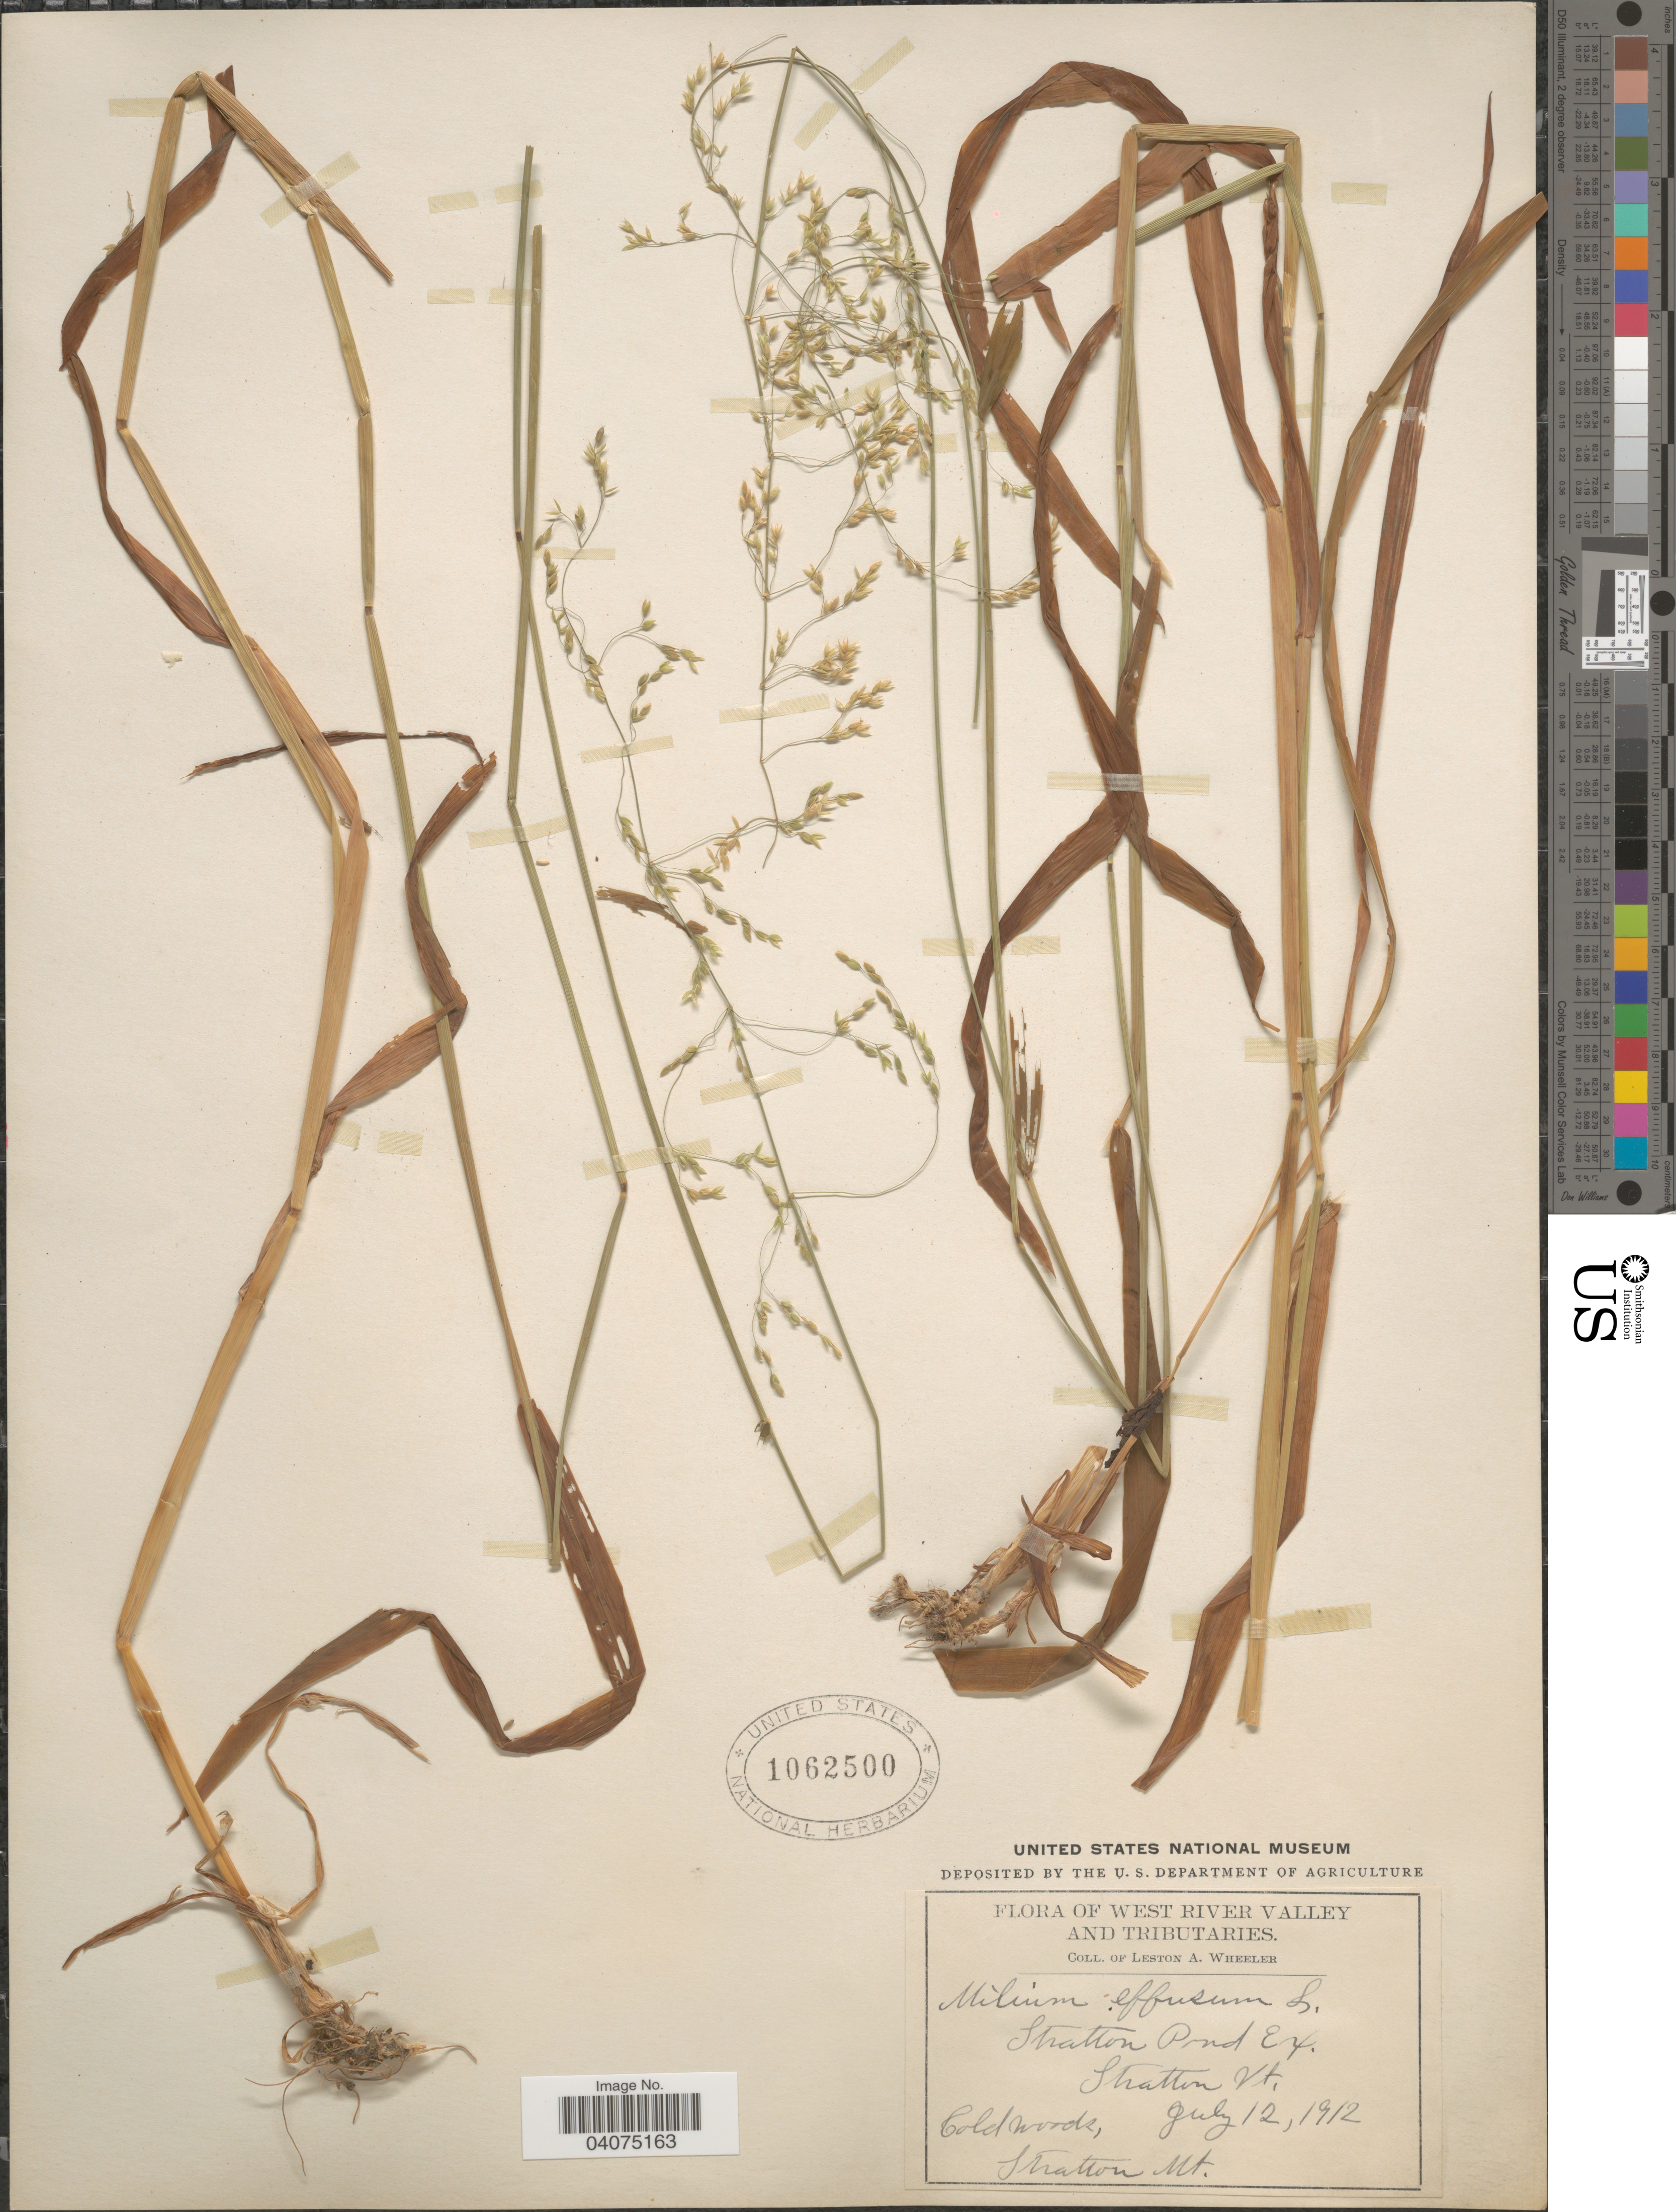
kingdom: Plantae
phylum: Tracheophyta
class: Liliopsida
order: Poales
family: Poaceae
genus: Milium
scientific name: Milium effusum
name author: L.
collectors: L. Wheeler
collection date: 1912-07-12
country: United States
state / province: Vermont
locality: Shatton Pond Ex. Shatton. Cold woods. Shatton Mt. West River Valley and tributaries.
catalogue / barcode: US 1062500